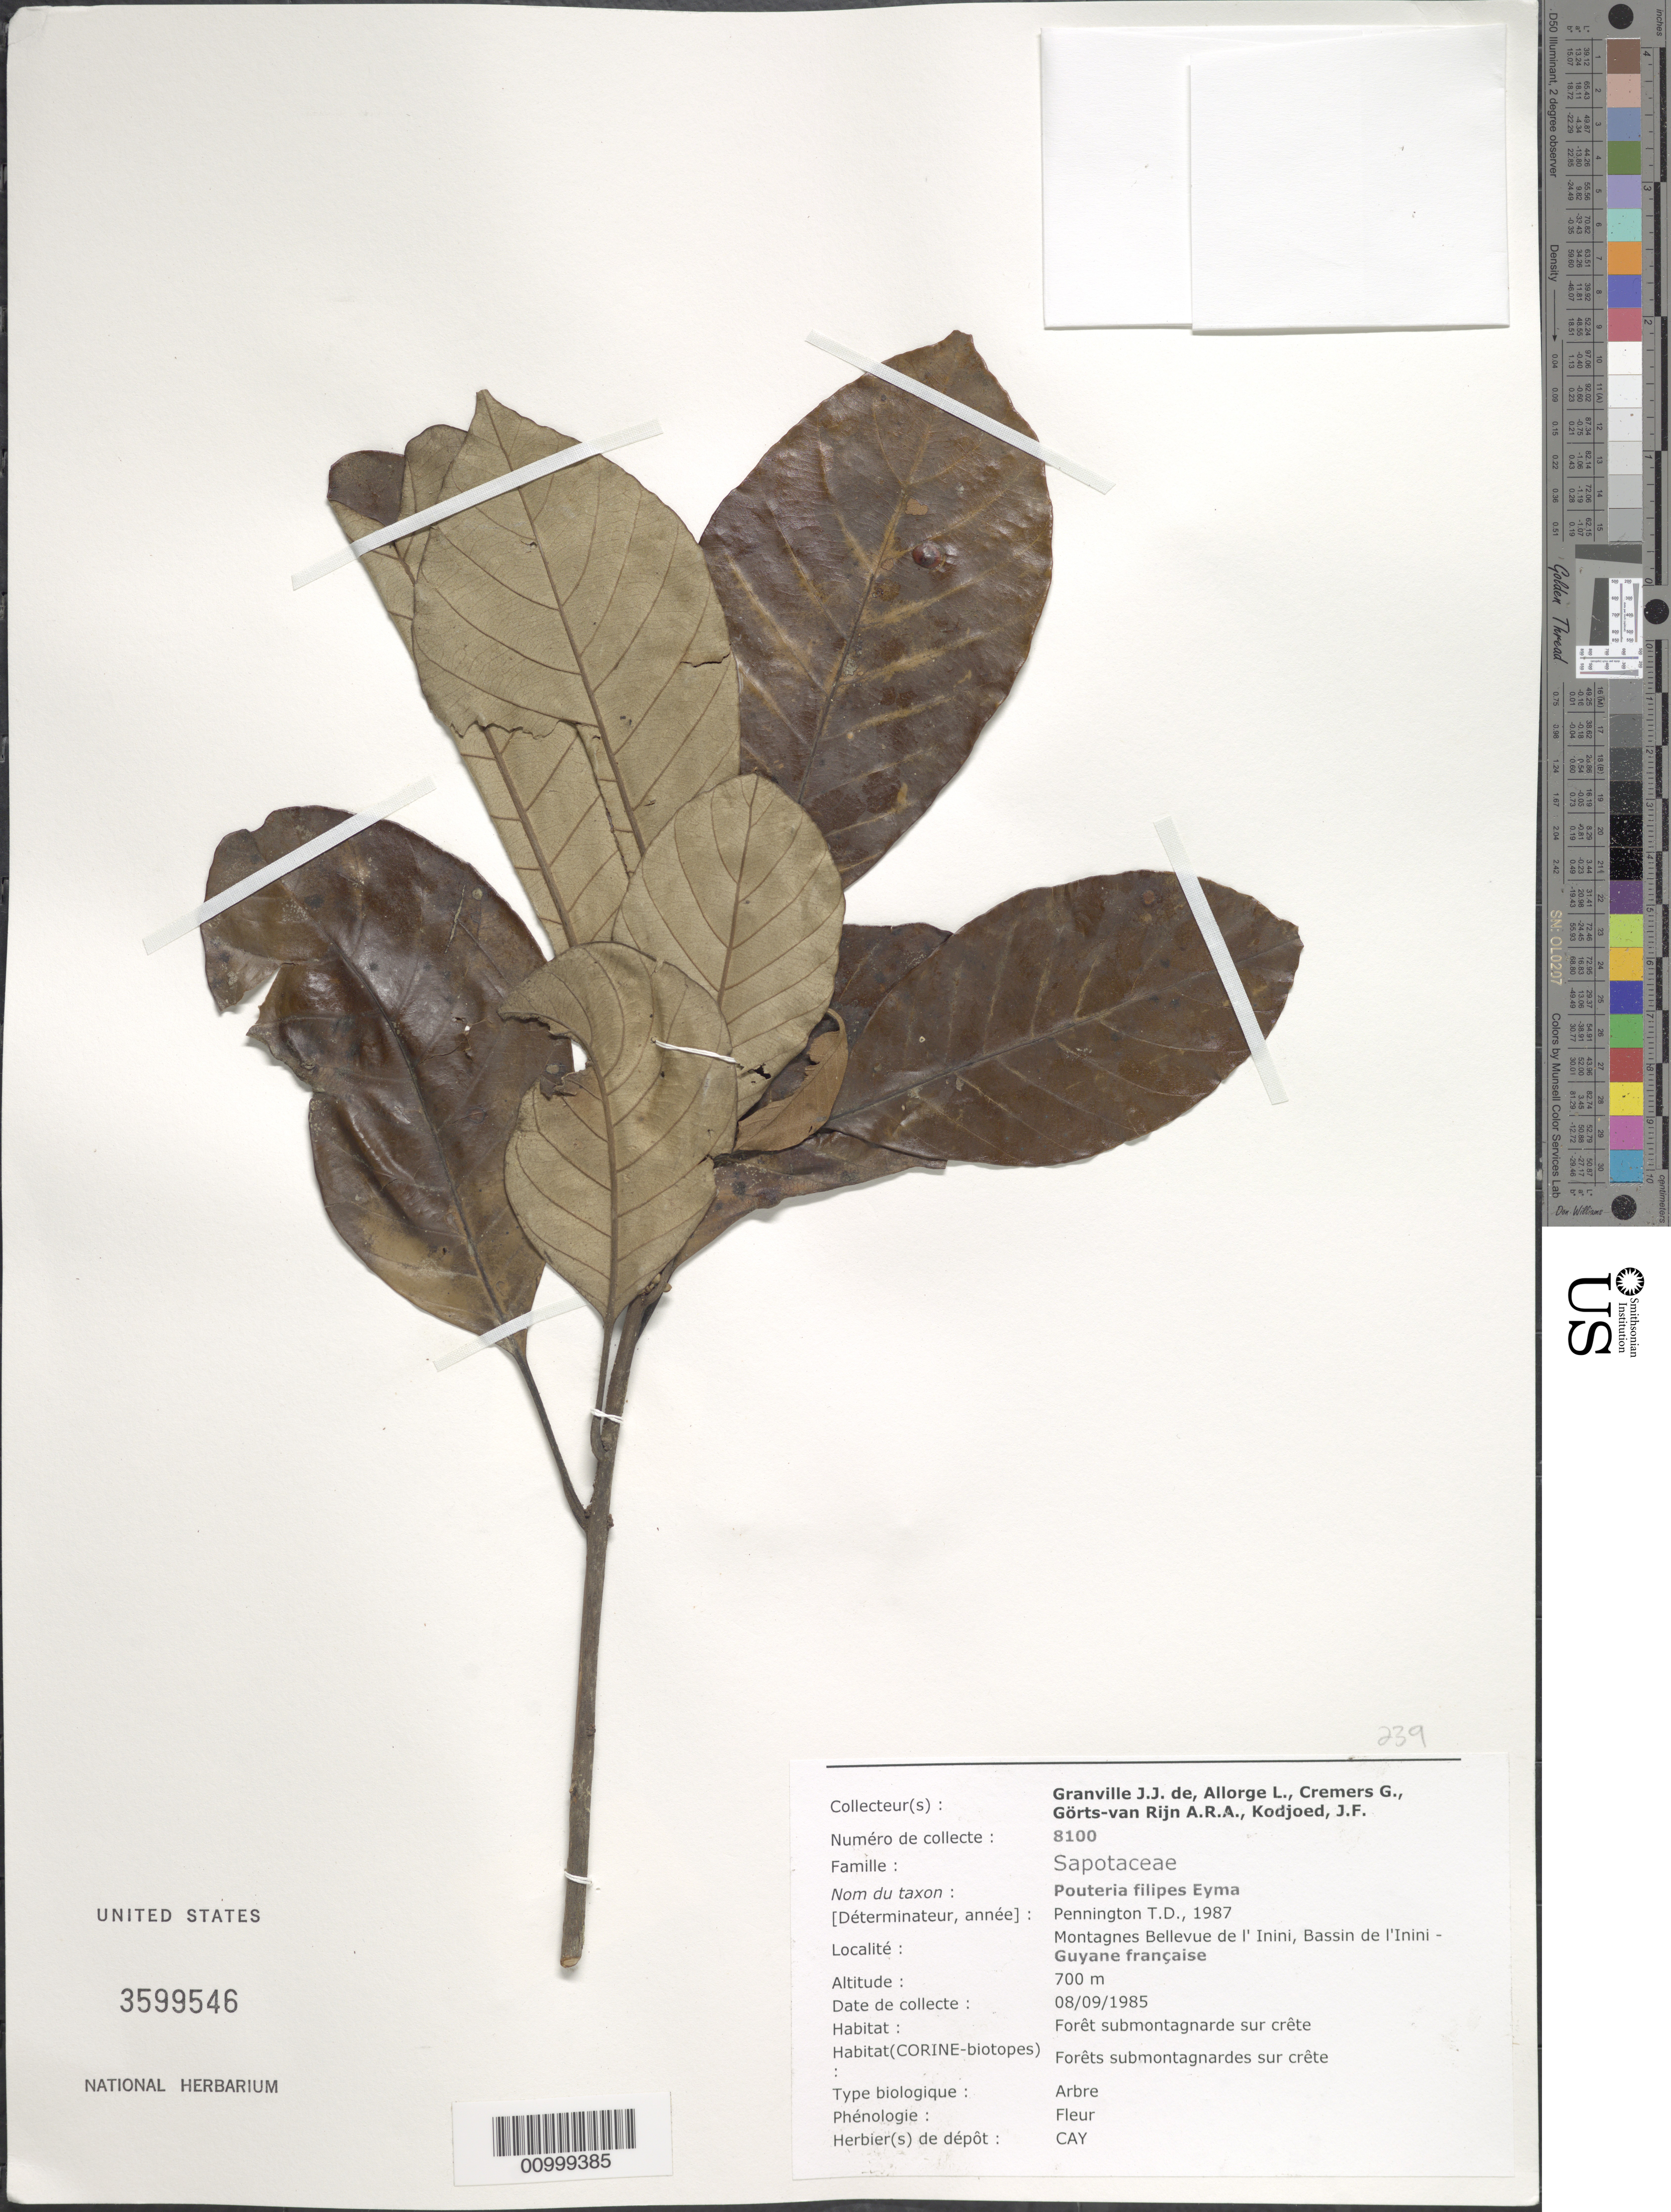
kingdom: Plantae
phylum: Tracheophyta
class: Magnoliopsida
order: Ericales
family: Sapotaceae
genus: Pouteria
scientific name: Pouteria filipes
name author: Eyma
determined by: Pennington, T. D., (K)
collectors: J.-J. de Granville, L. Allorge, G. Cremers, A. .R. A. Görts-van Rijn & J. Kodjoed-Bonneton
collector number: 8100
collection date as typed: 8-Sep-85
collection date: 1985-09-08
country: French Guiana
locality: Montagnes Bellevue de l' Inini, Bassin de l'Inini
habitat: Foret submontagnarde sur crete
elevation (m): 700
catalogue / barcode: US 3599546